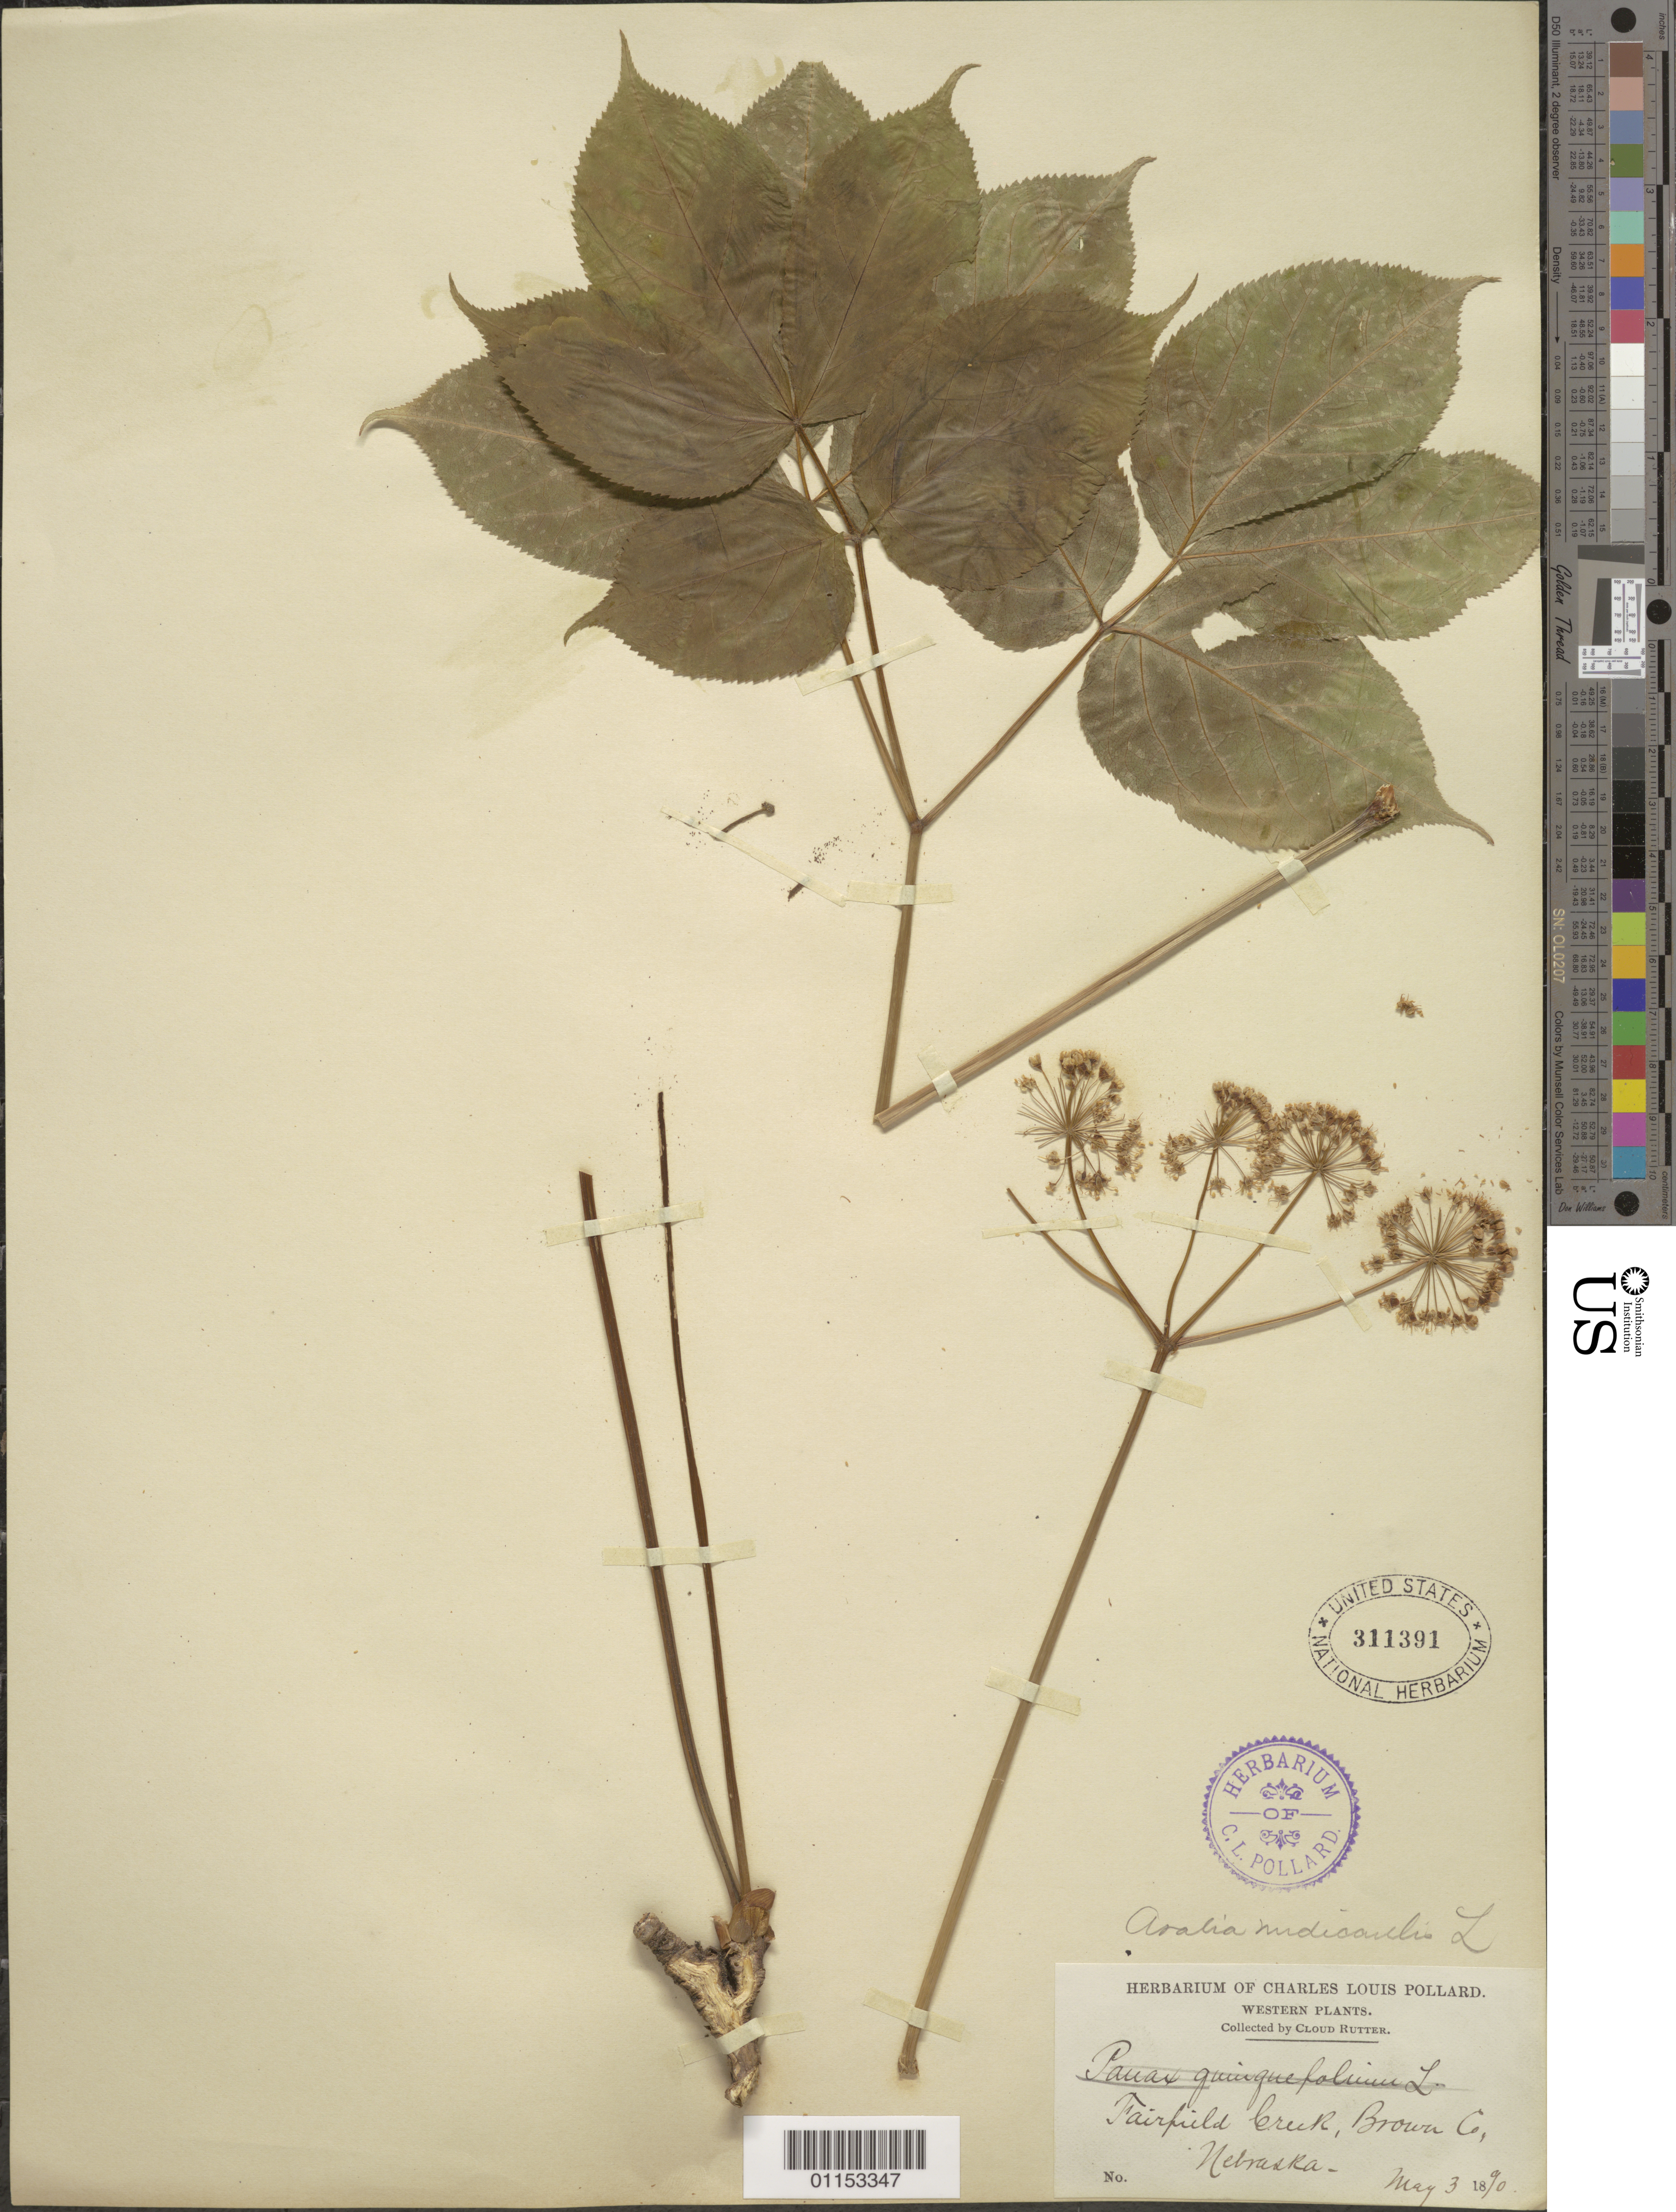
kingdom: Plantae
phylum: Tracheophyta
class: Magnoliopsida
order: Apiales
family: Araliaceae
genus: Aralia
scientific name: Aralia nudicaulis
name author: L.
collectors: C. Rutter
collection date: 1890-05-03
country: United States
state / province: Nebraska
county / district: Brown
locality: Fairfield Creek.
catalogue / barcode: US 311391